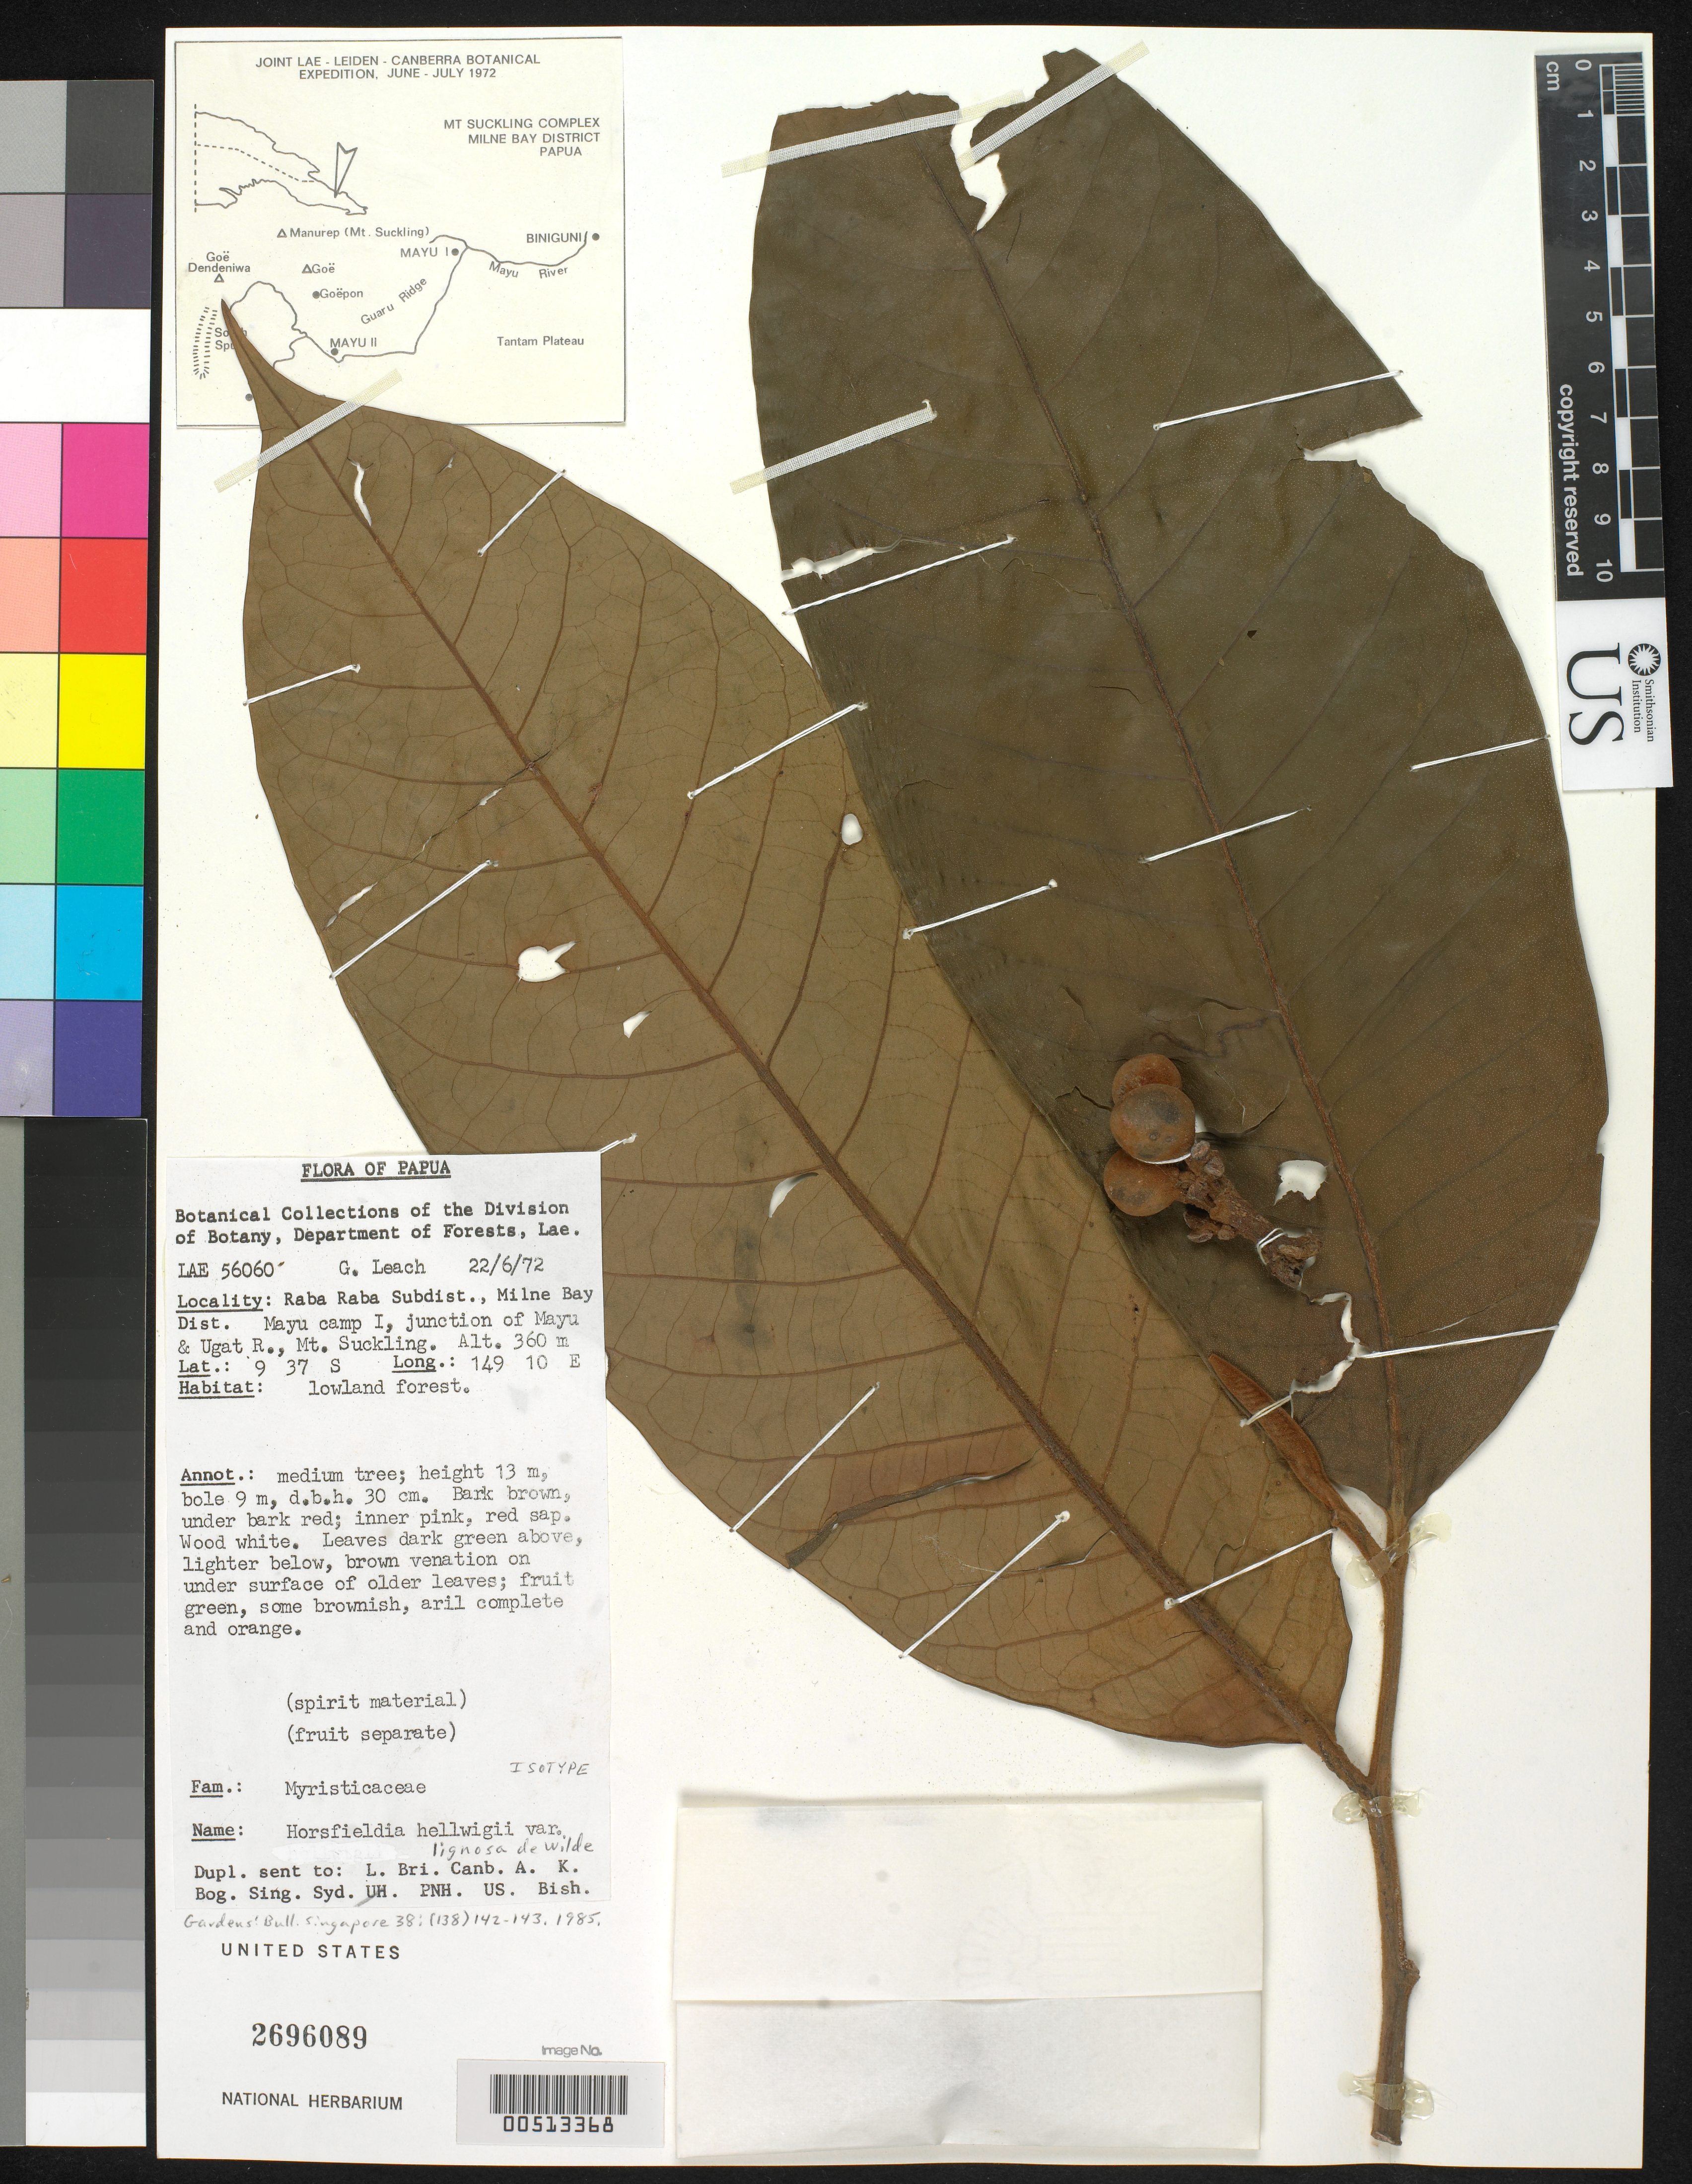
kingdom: Plantae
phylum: Tracheophyta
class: Magnoliopsida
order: Magnoliales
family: Myristicaceae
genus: Horsfieldia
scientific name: Horsfieldia hellwigii var. lignosa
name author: W.J. de Wilde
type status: Isotype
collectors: G. Leach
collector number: Lae 56060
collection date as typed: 22 Jun 1972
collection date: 1972-06-22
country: Papua New Guinea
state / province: Milne Bay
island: New Guinea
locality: Raba Raba subdist., Mayu Camp 1, junction of Mayu & Ugat R., Mt. Suckling.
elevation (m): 360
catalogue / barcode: US 2696089